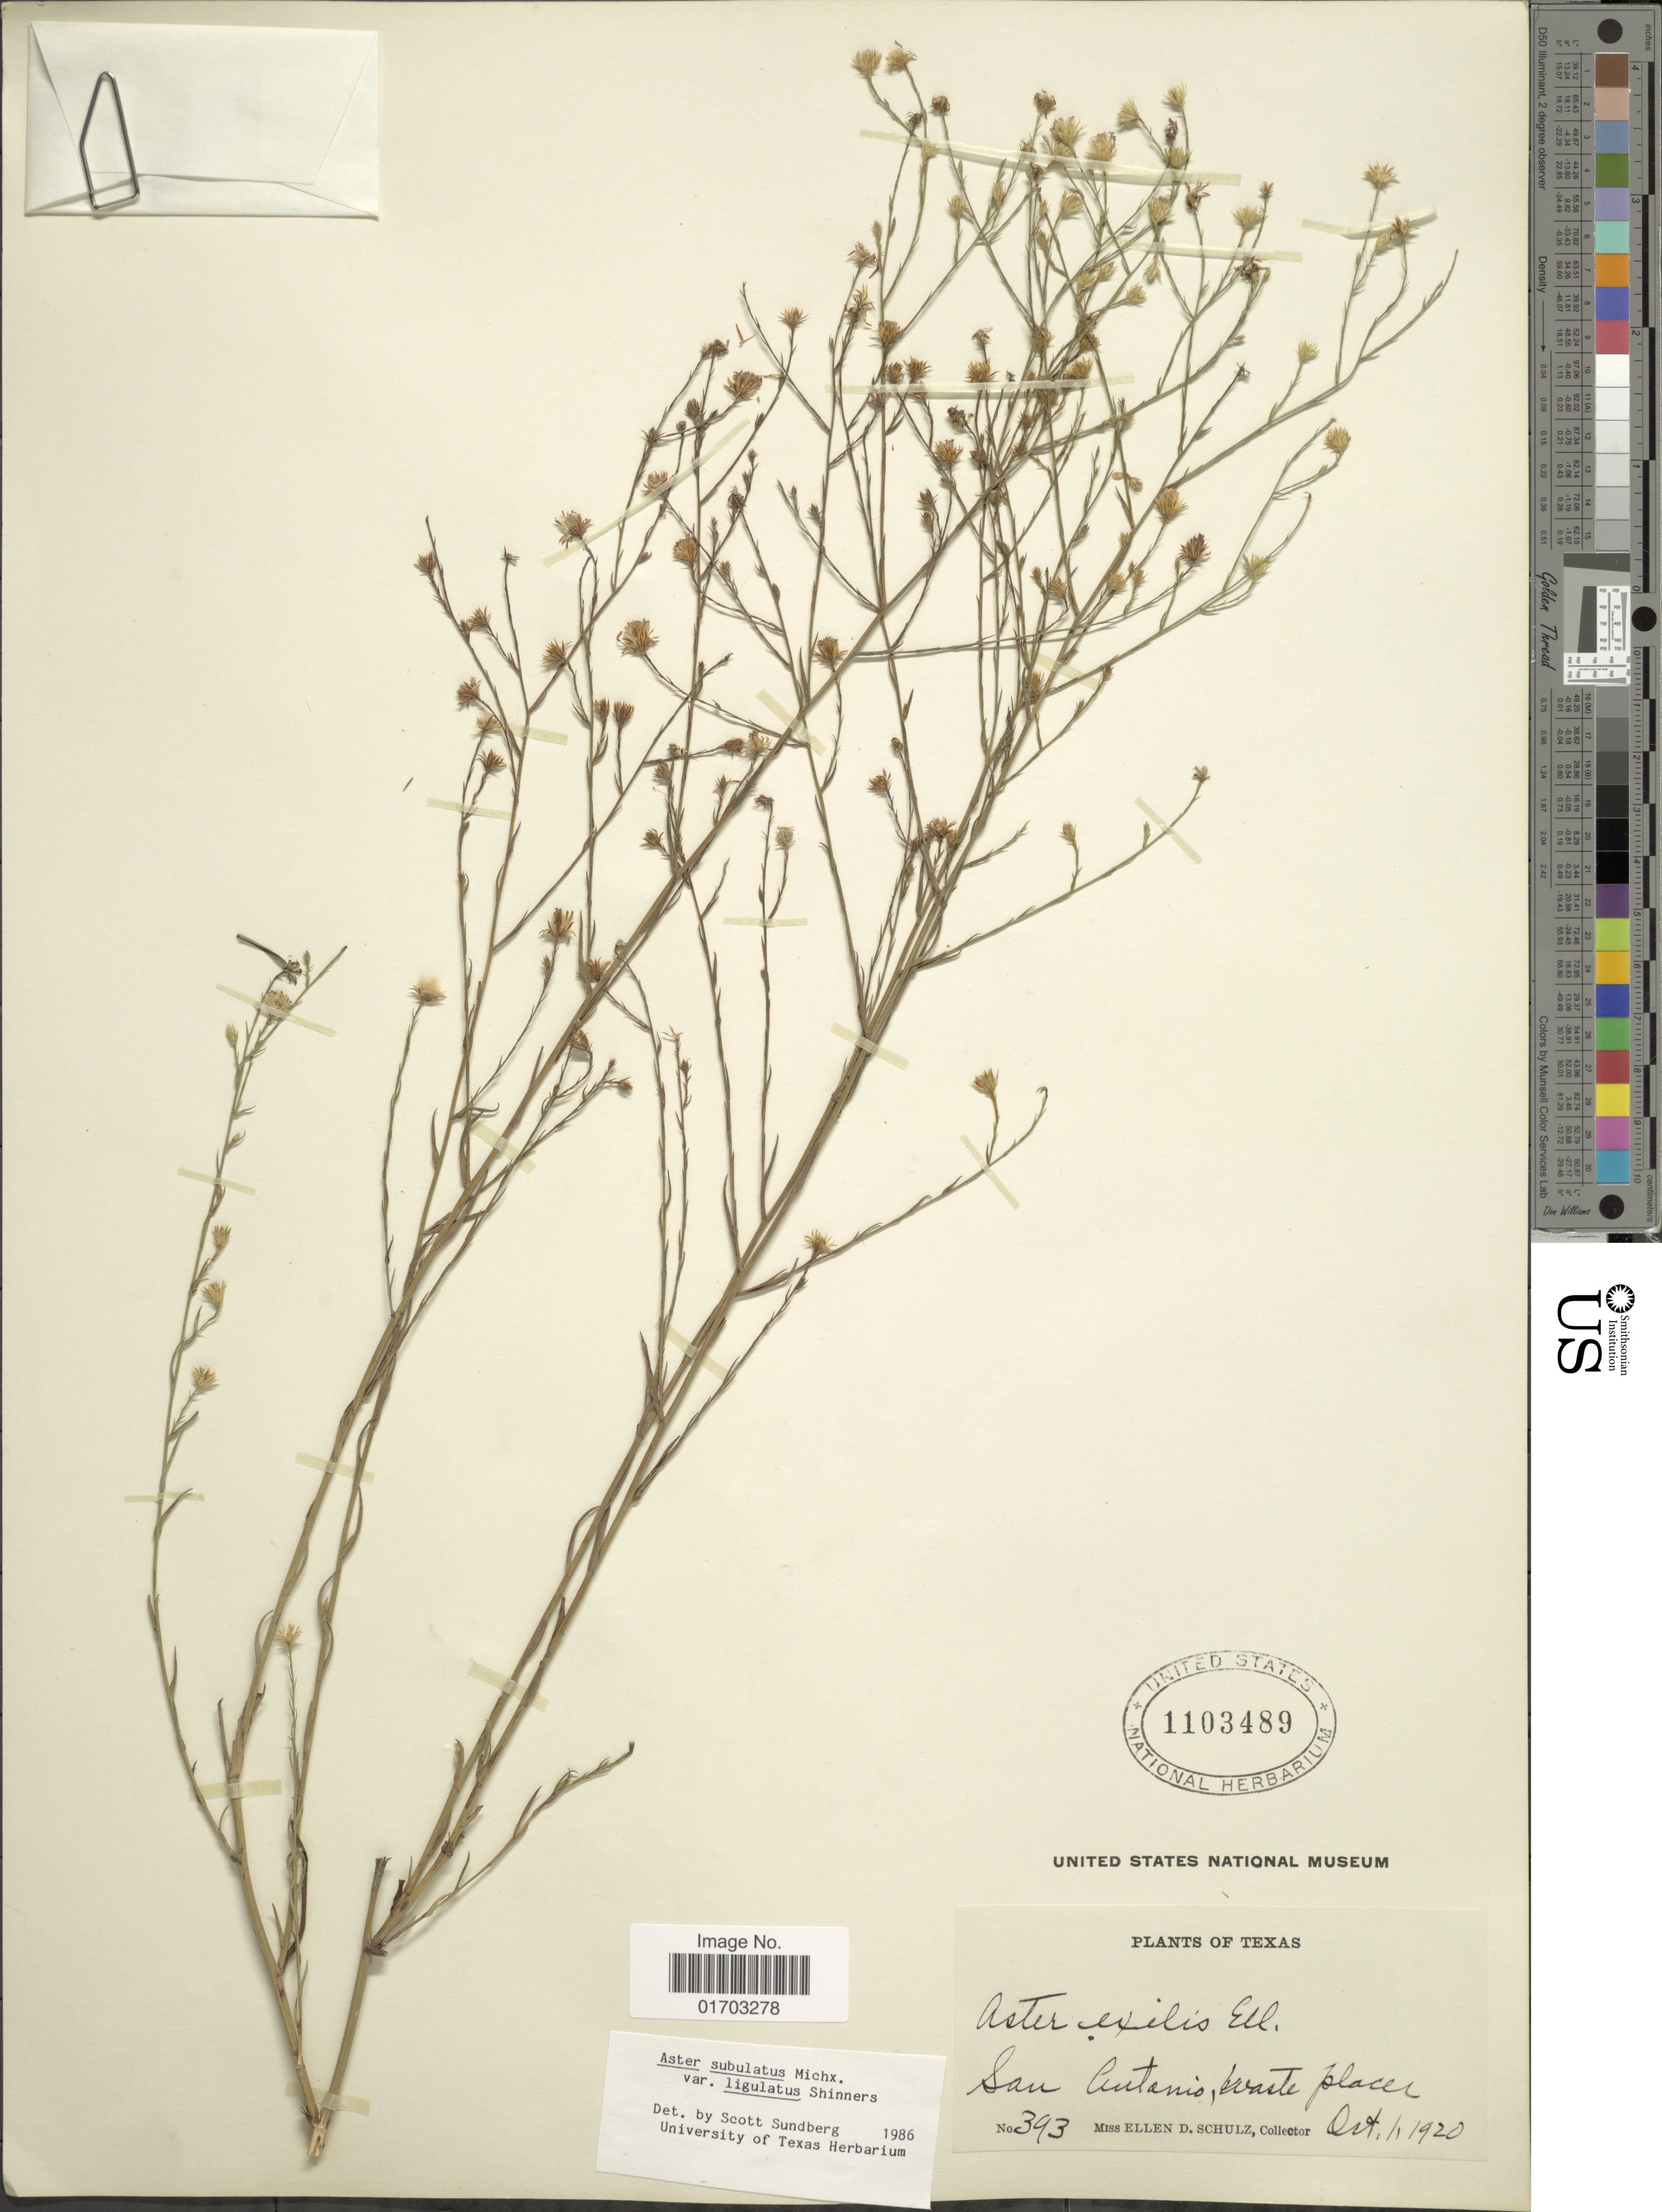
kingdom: Plantae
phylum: Tracheophyta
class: Magnoliopsida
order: Asterales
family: Asteraceae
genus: Symphyotrichum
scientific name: Symphyotrichum subulatum var. subulatum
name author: (Michx.) G.L. Nesom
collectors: E. D. Schulz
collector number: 393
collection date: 1920-10-01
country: United States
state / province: Texas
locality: San Antonio, waste places.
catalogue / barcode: US 1103489